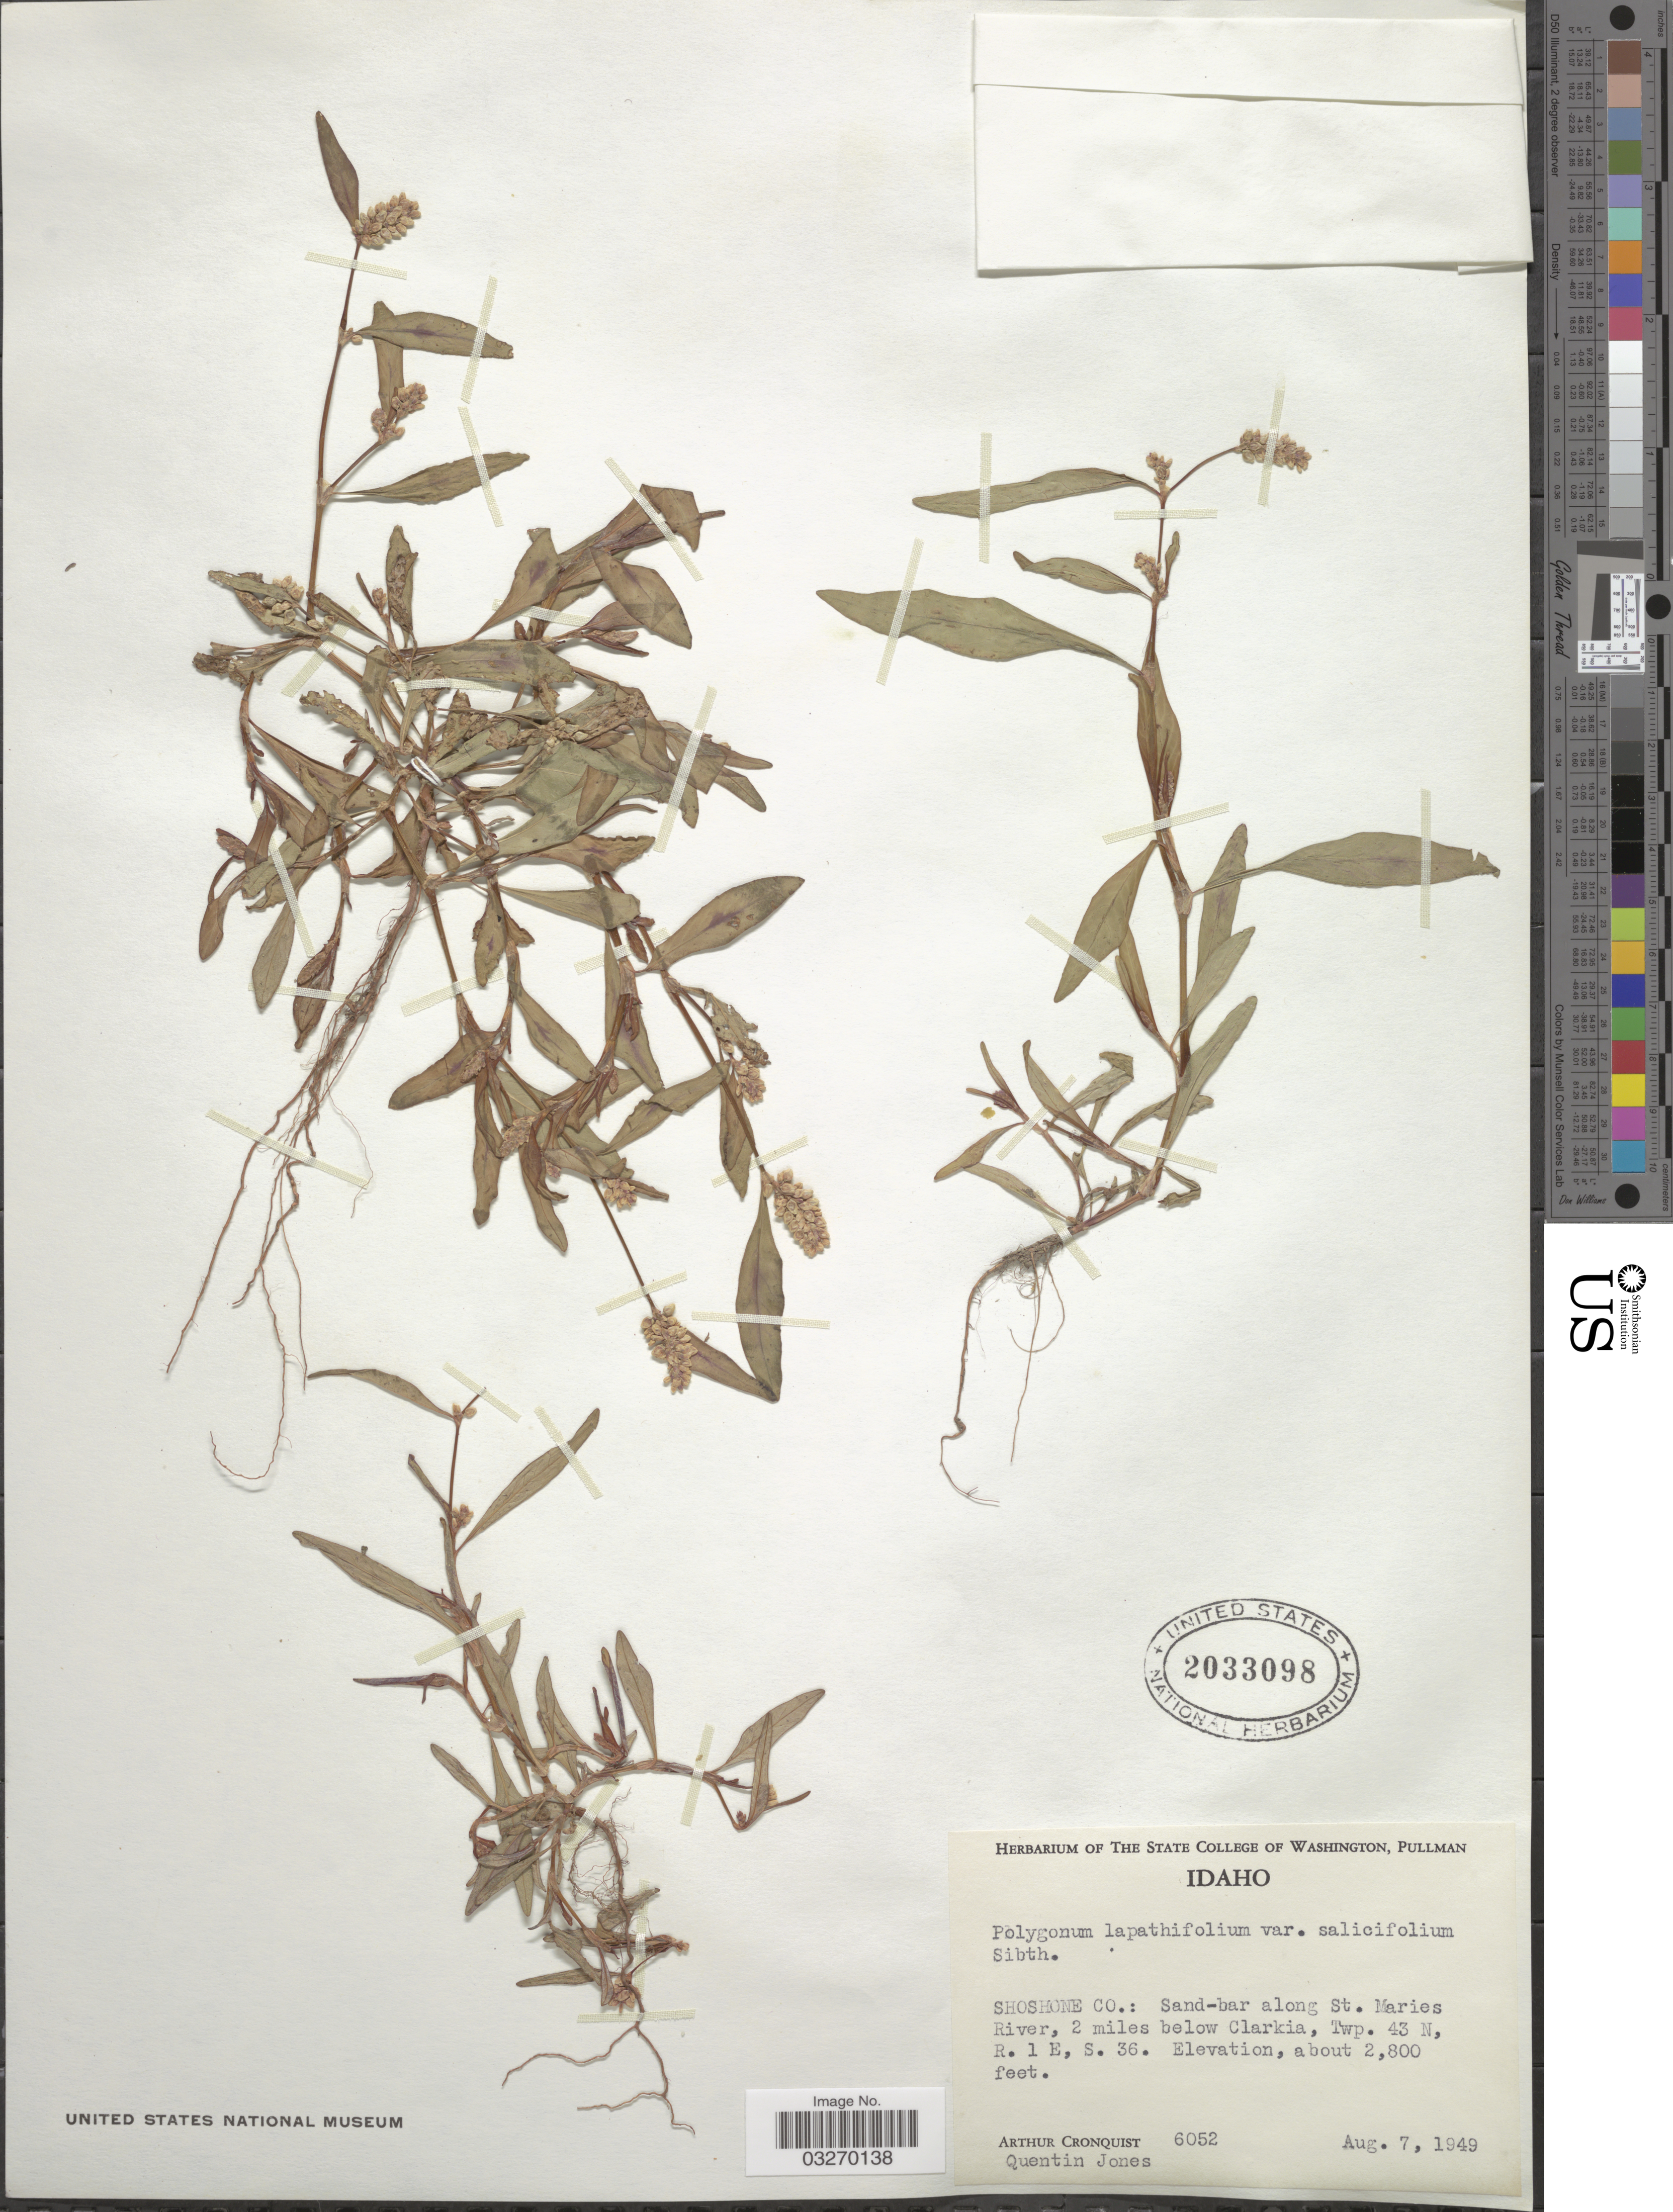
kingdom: Plantae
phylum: Tracheophyta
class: Magnoliopsida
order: Caryophyllales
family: Polygonaceae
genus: Persicaria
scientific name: Persicaria lapathifolia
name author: (L.) Delarbre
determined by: Atha, D. E.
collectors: A. J. Cronquist & Q. Jones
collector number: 6052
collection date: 1949-08-07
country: United States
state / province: Idaho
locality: Shoshone Co.: Sand-bar along St. Maries River, 2 miles below Clarkia, Twp. 43 N, R. 1 E, S. 36.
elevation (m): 853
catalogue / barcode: US 2033098